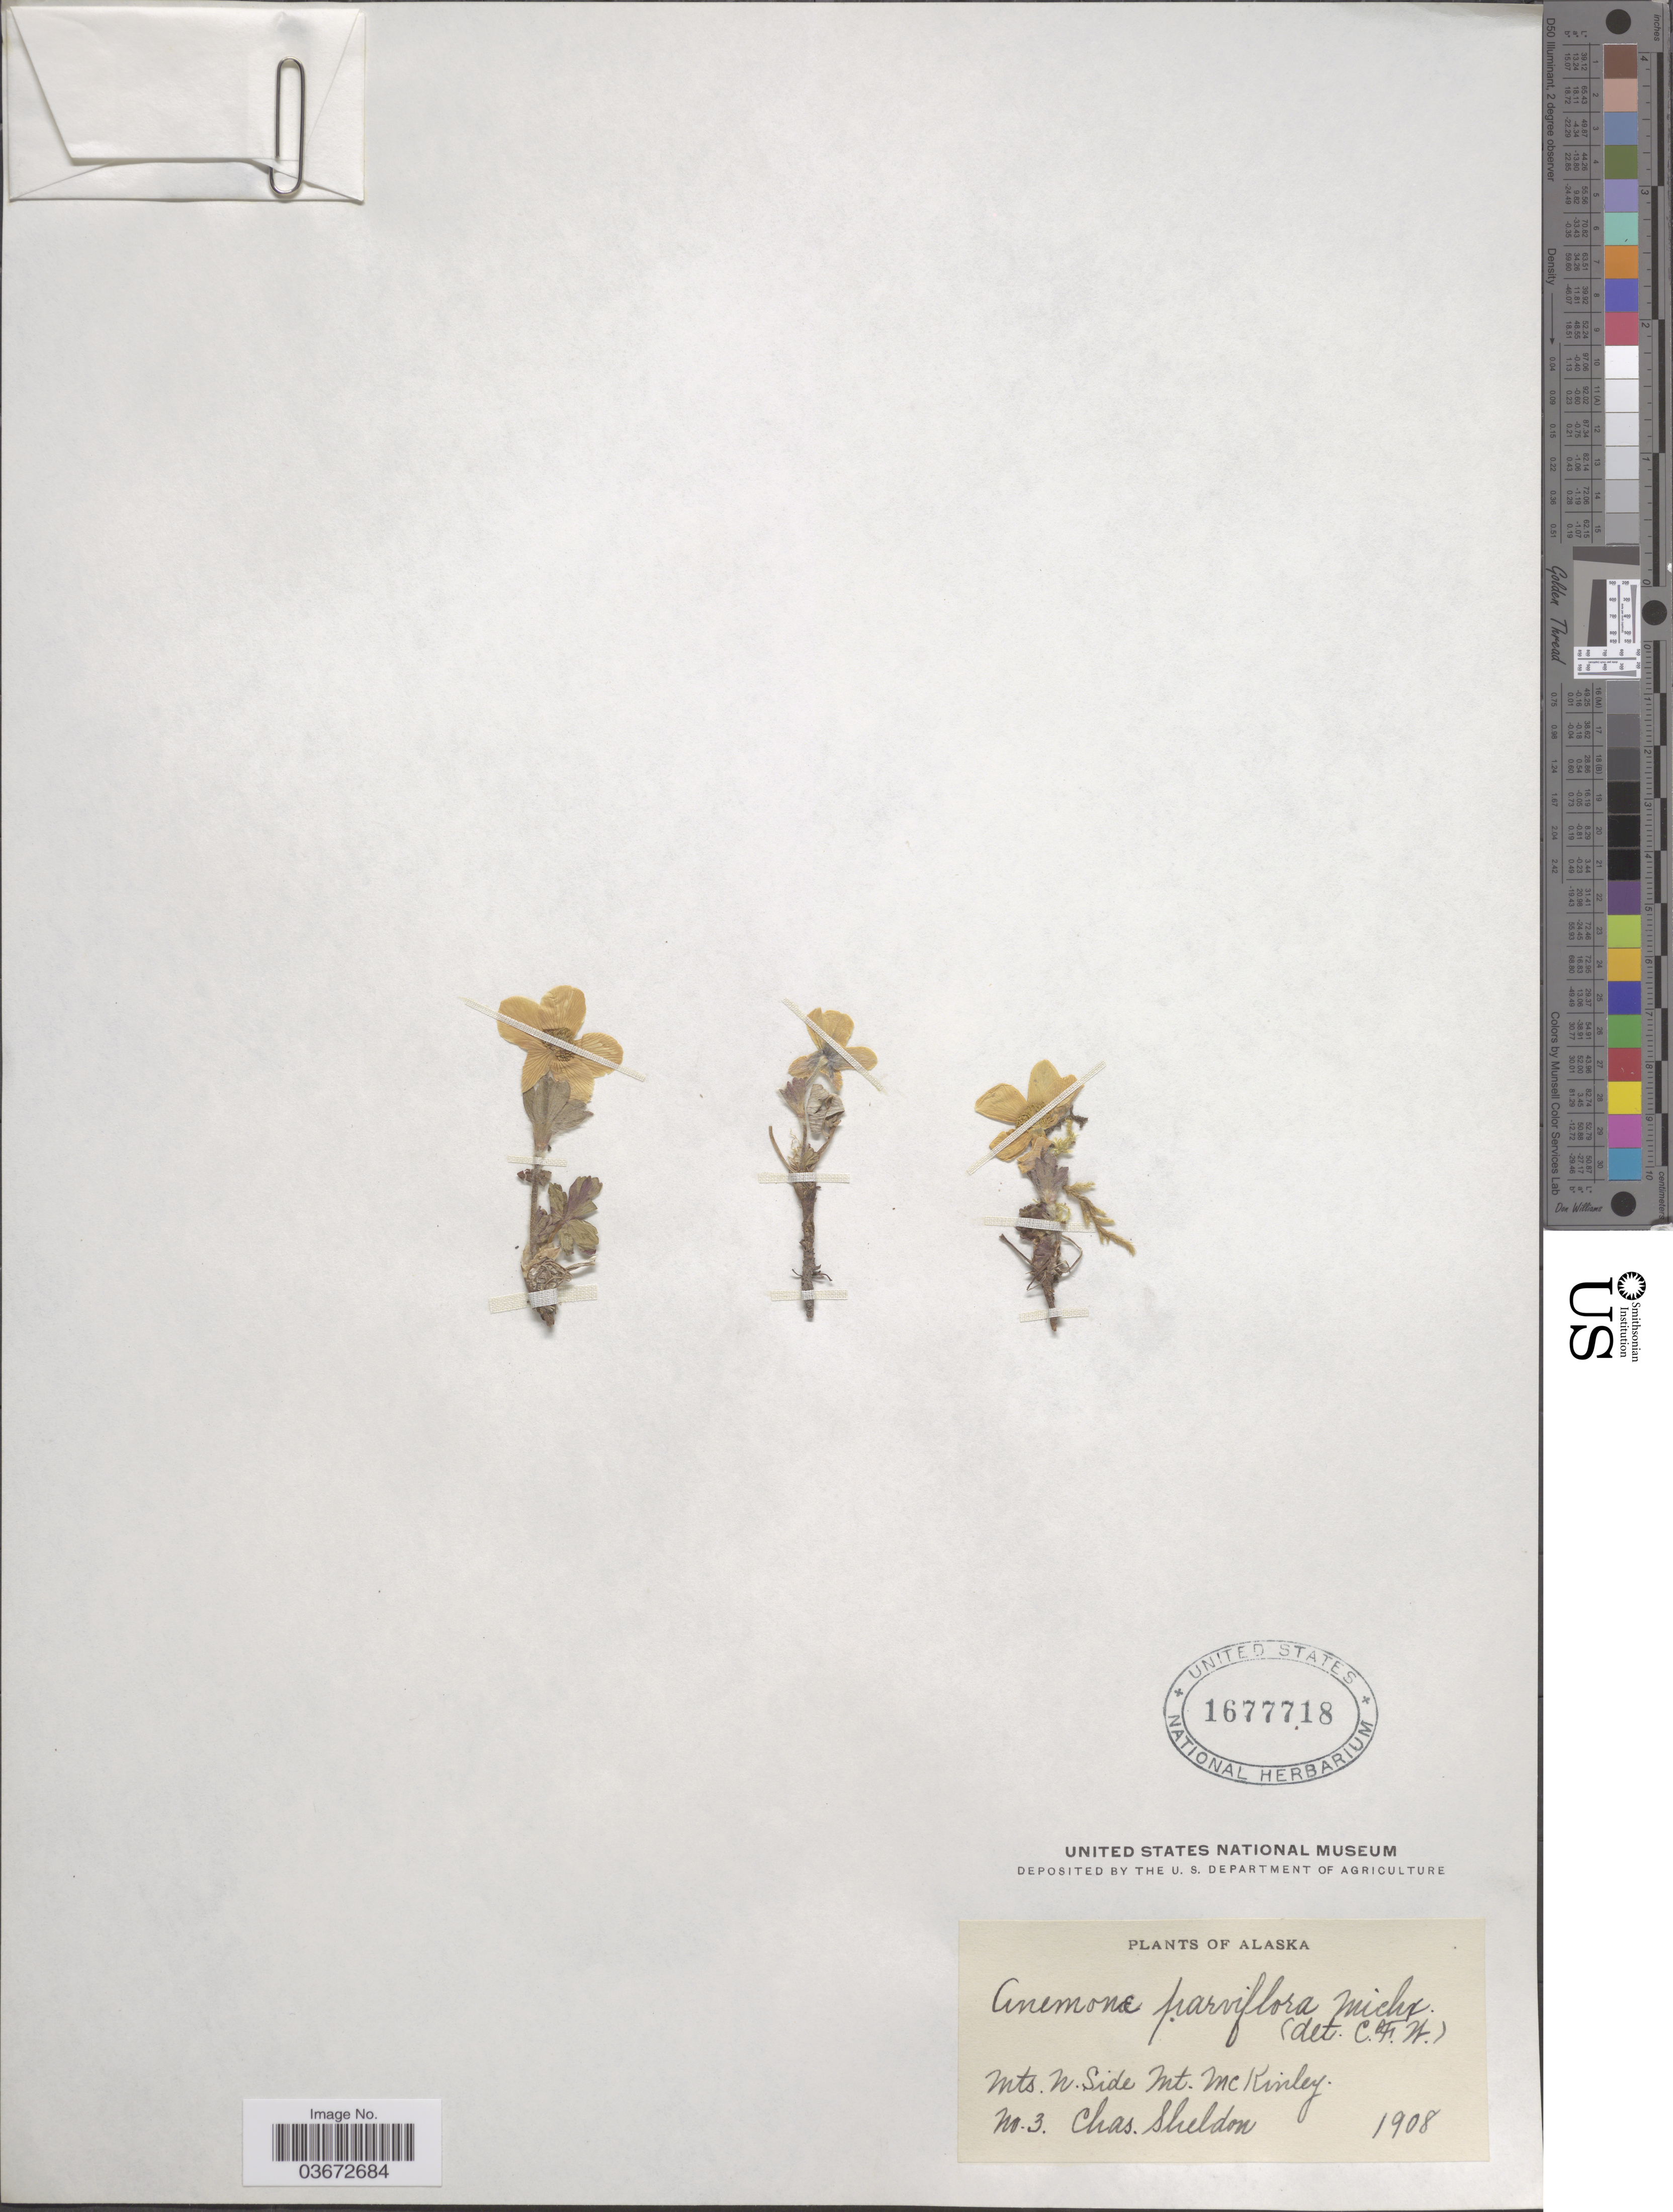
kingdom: Plantae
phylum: Tracheophyta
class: Magnoliopsida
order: Ranunculales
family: Ranunculaceae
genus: Anemone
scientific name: Anemone parviflora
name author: Michx.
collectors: C. S. Sheldon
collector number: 3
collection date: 1908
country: United States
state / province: Alaska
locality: Mts. N. Side Mt. McKinley.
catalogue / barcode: US 1677718